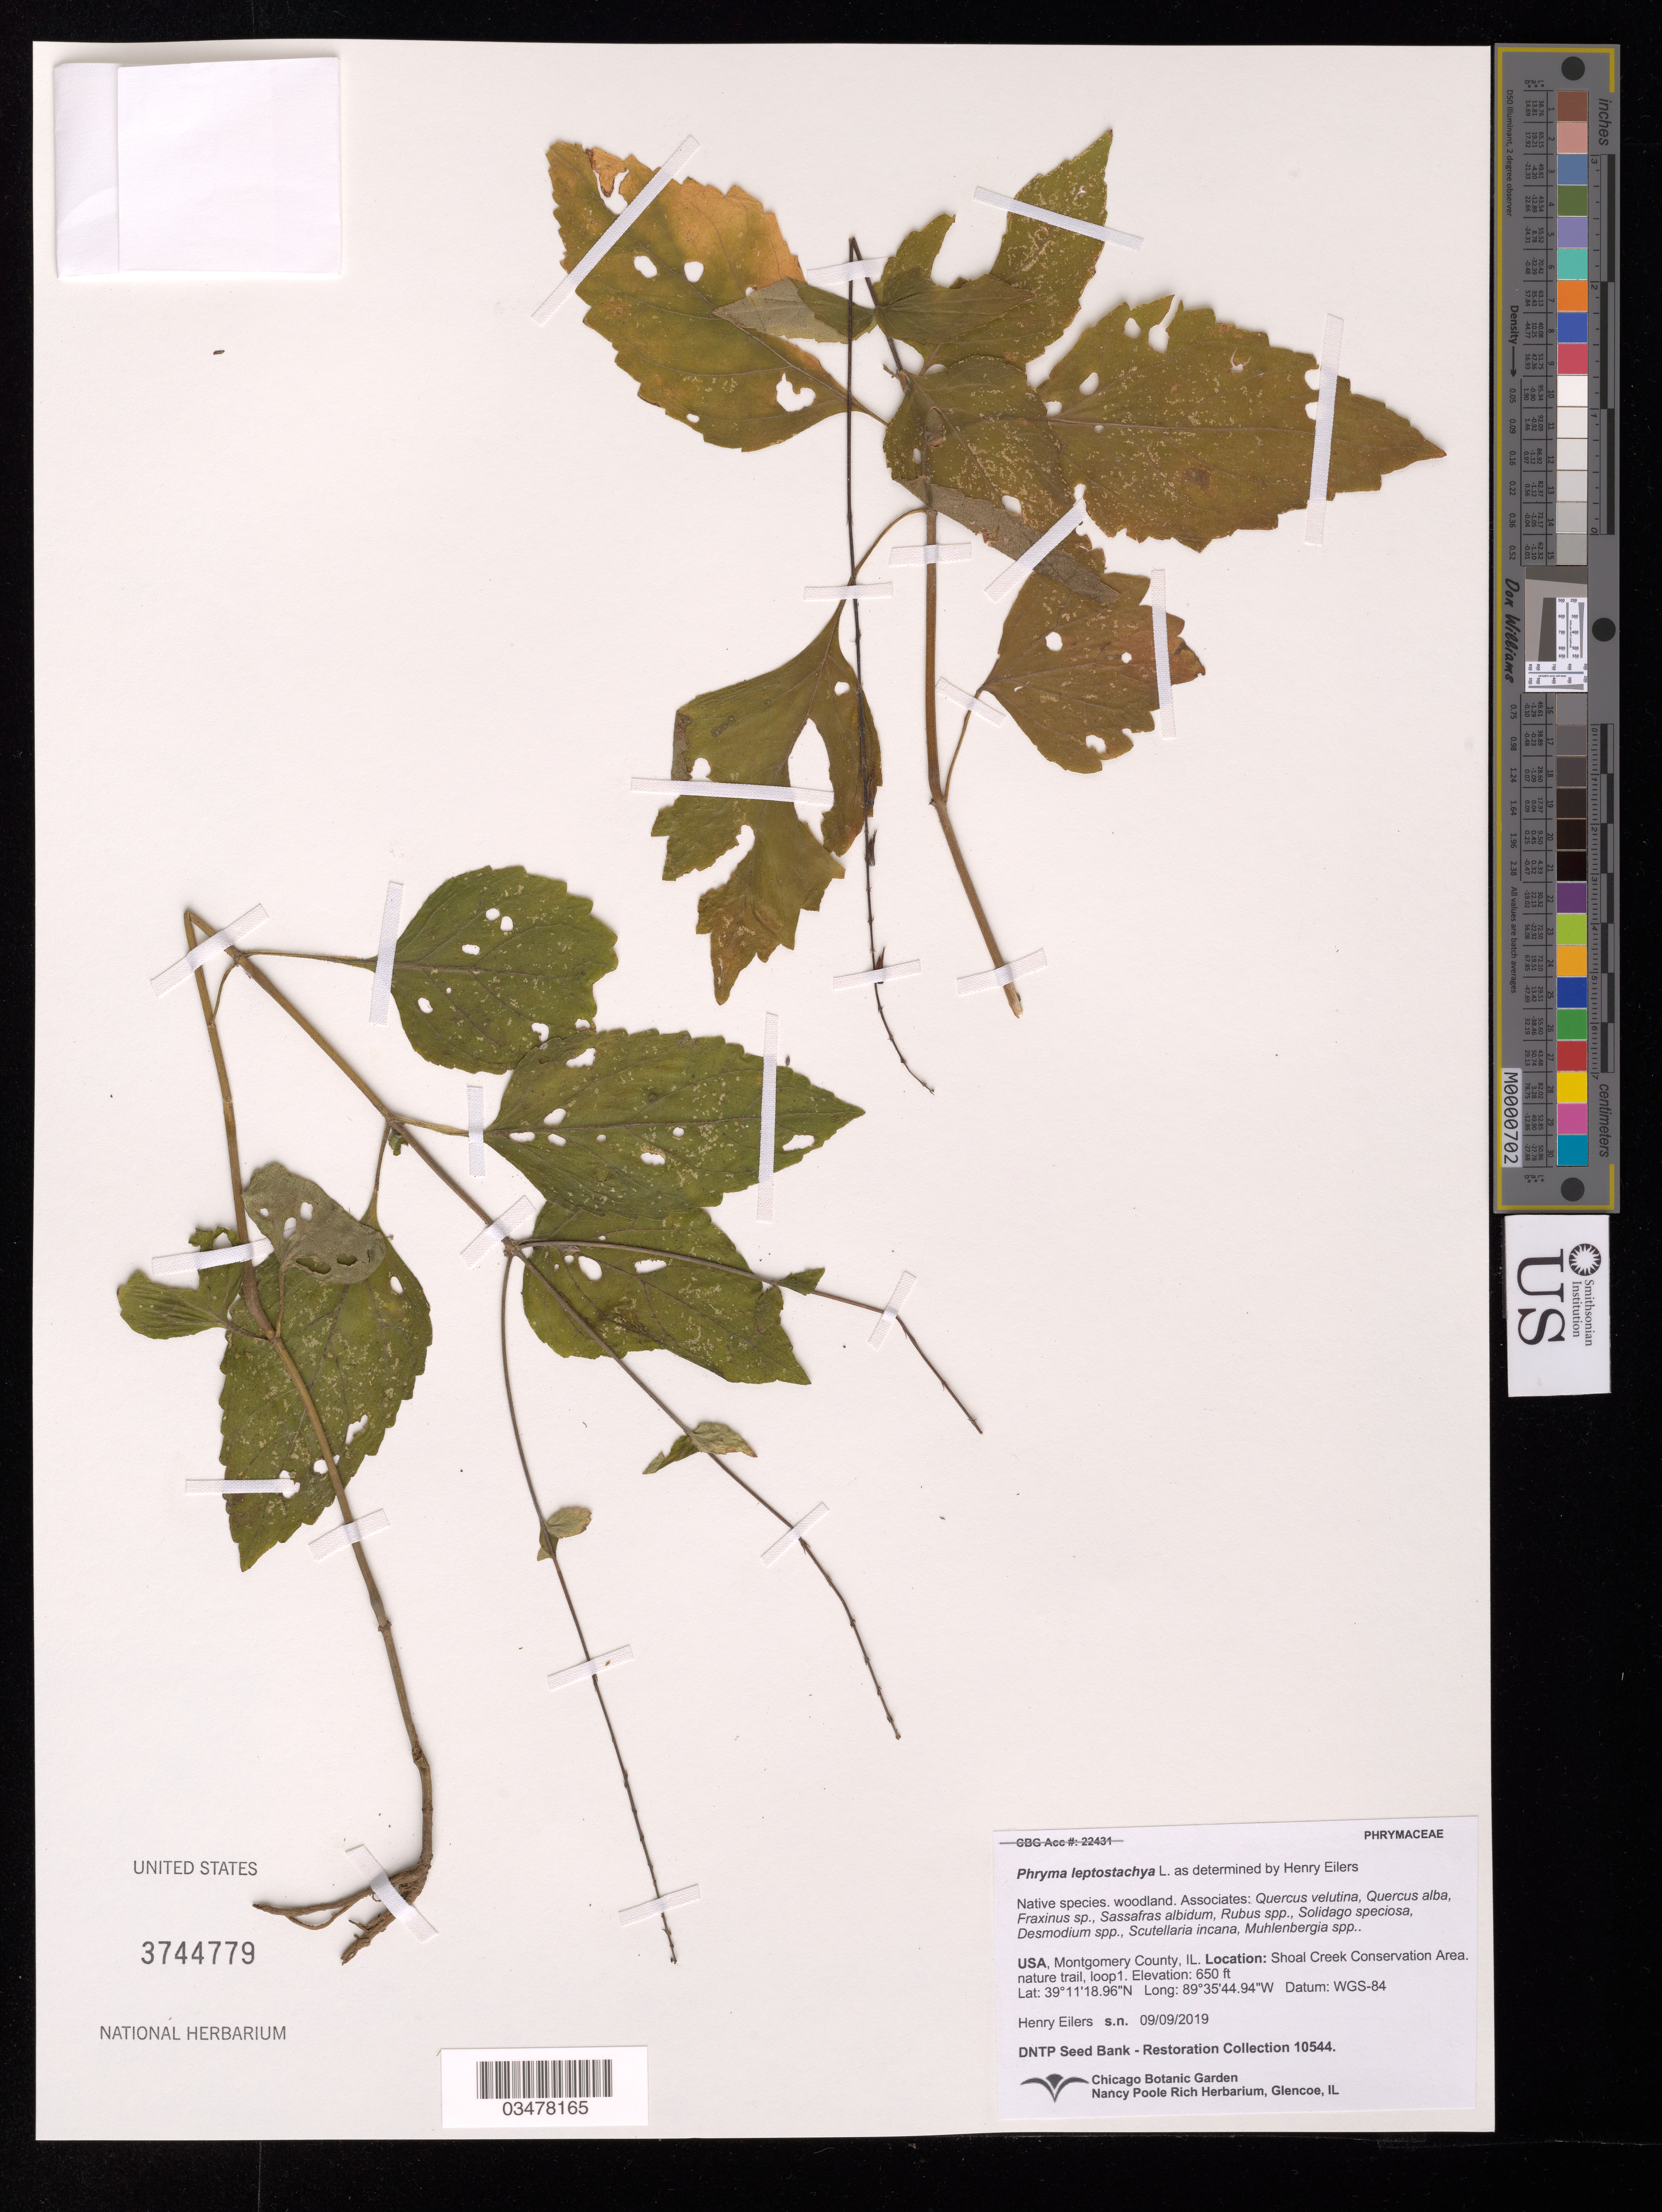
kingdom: Plantae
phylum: Tracheophyta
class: Magnoliopsida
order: Lamiales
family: Phrymaceae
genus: Phryma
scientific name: Phryma leptostachya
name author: L.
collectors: H. Eilers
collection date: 2019-09-09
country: United States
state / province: Illinois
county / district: Montgomery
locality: Shoal Creek Conservation Area, nature trail, loop 1.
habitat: Woodland. With Quercus alba, Fraxinus sp., Rubus sp., Solidago speciosa, etc.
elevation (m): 198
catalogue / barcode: US 3744779